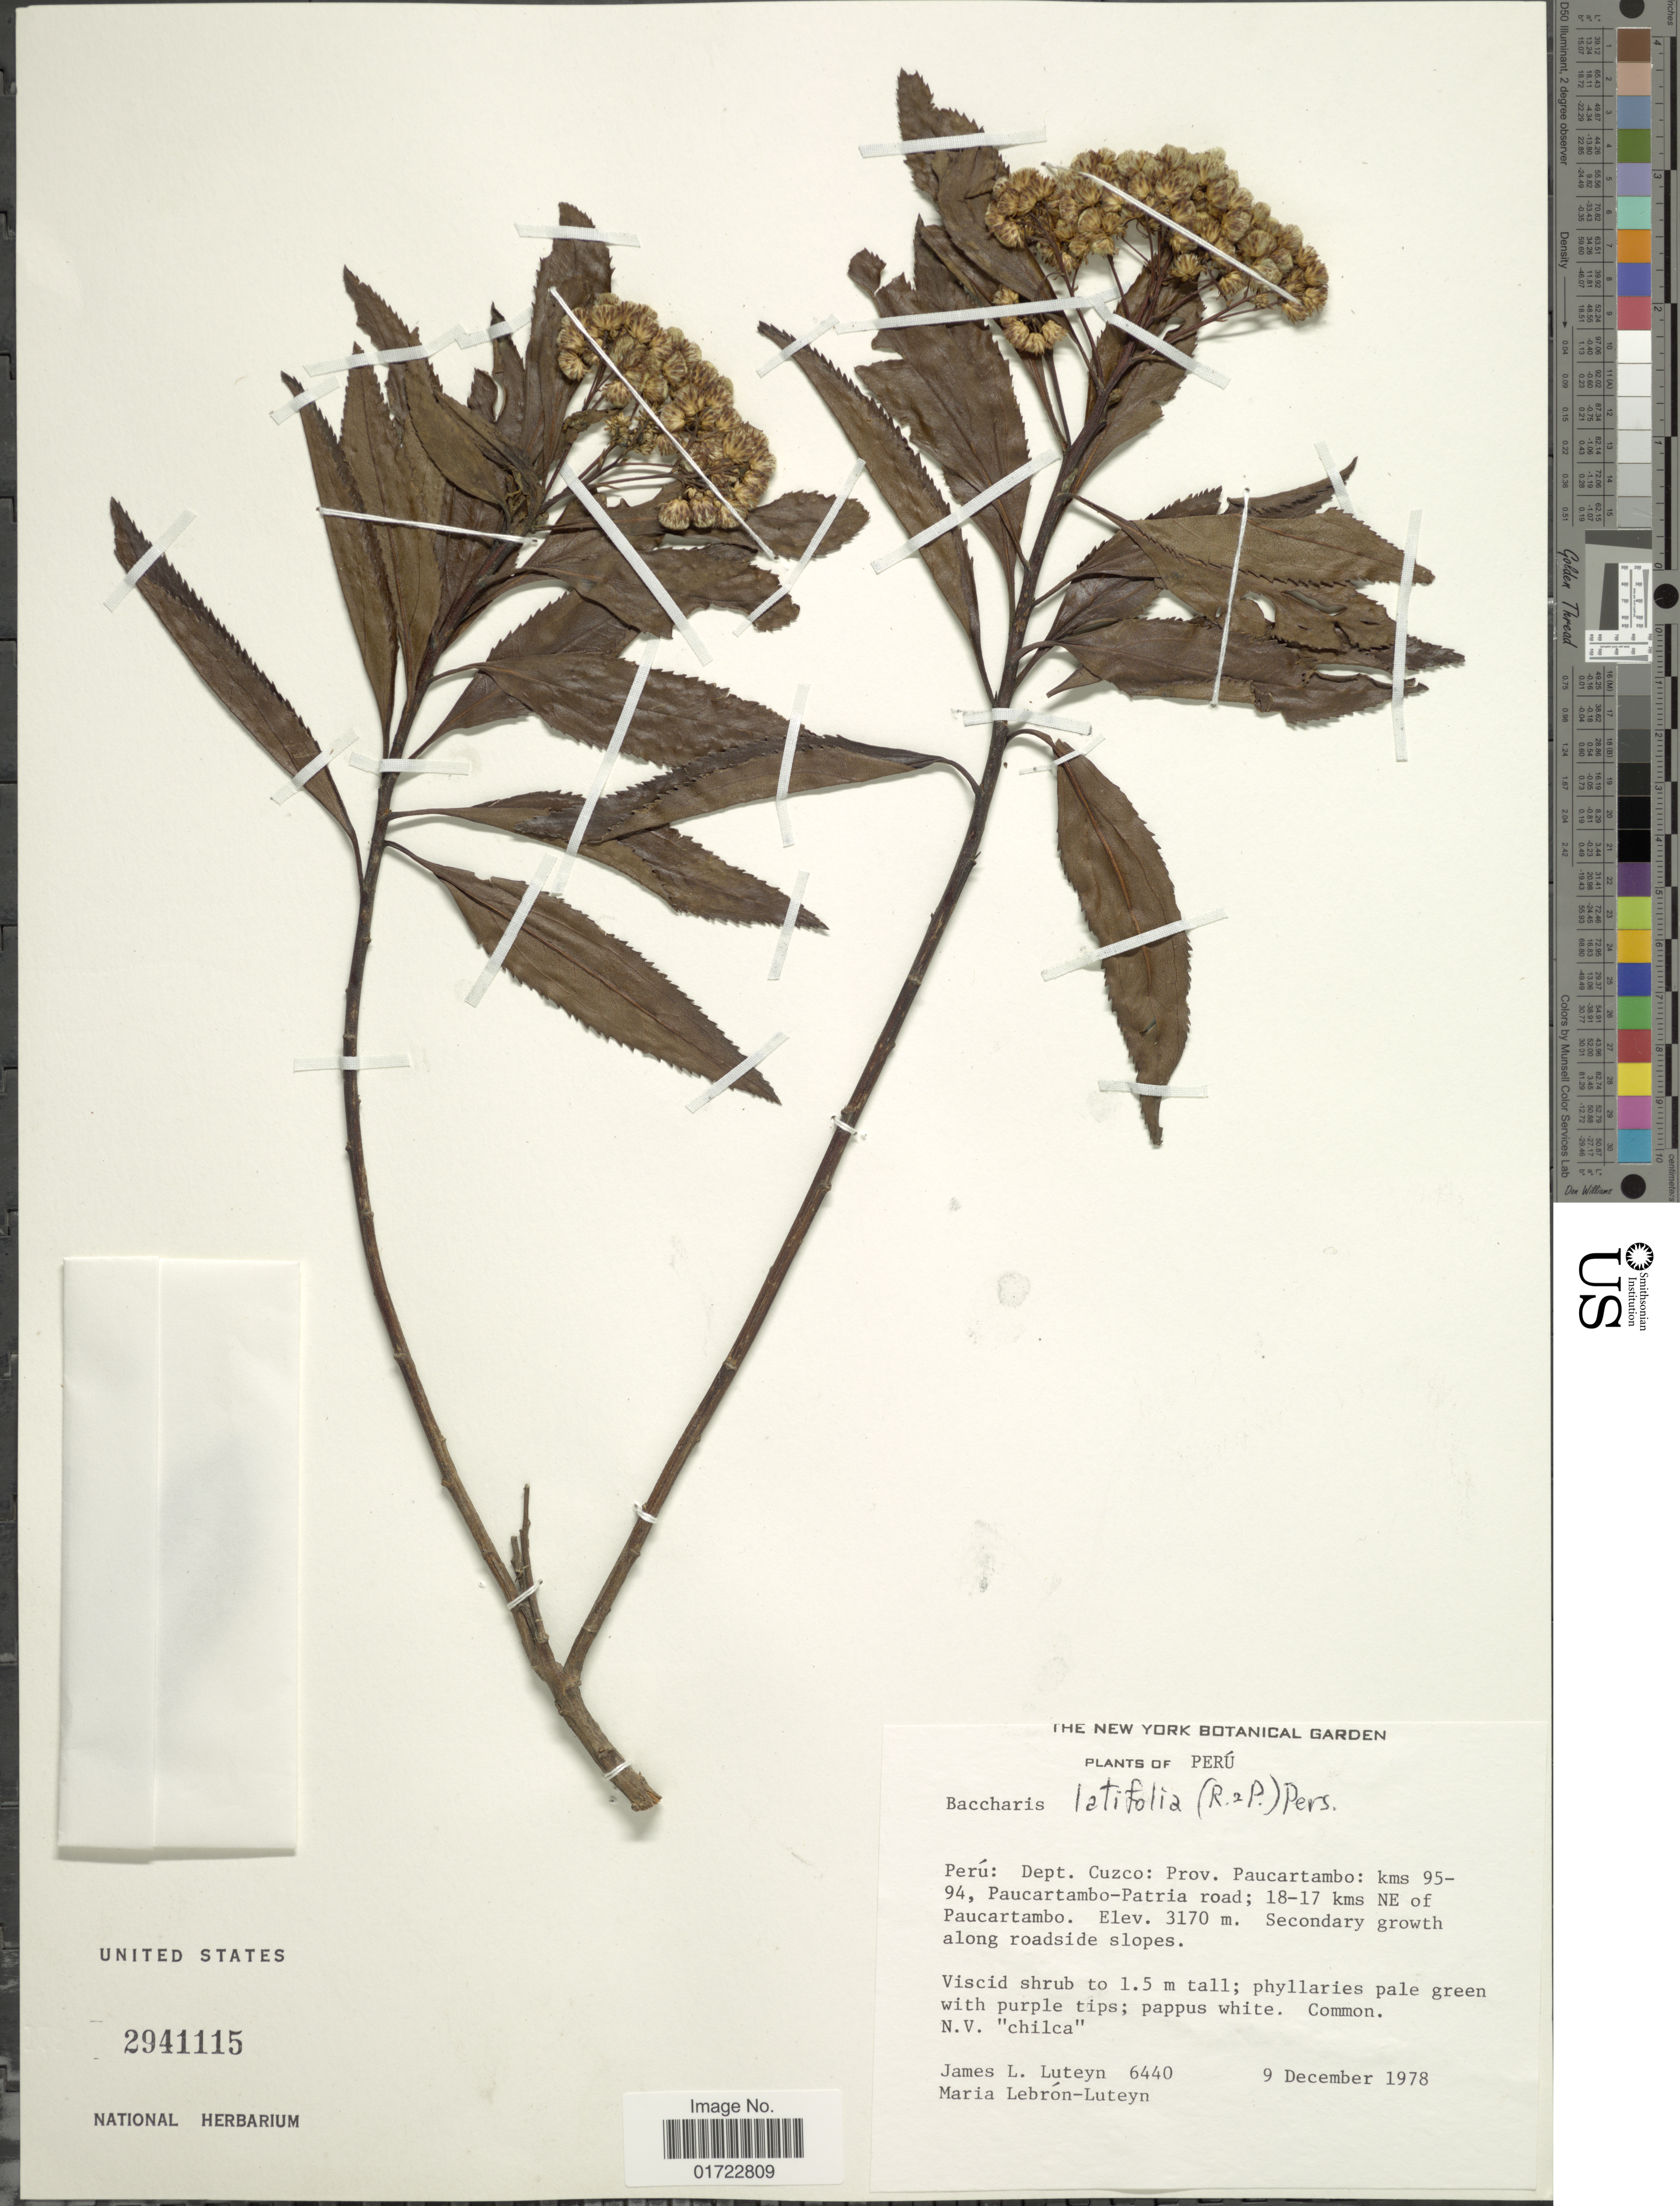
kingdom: Plantae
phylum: Tracheophyta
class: Magnoliopsida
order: Asterales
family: Asteraceae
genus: Baccharis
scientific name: Baccharis latifolia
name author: (Ruiz & Pav.) Pers.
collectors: J. L. Luteyn & M. L. Lebrón-Luteyn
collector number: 6440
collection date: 1978-12-09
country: Peru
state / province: Cusco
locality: Dept. Cuzco: Prov. Paucartambo: kms 95-94, Paucartambo-Patria road; 18-17 kms NE of Paucartambo.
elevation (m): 3170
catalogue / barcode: US 2941115